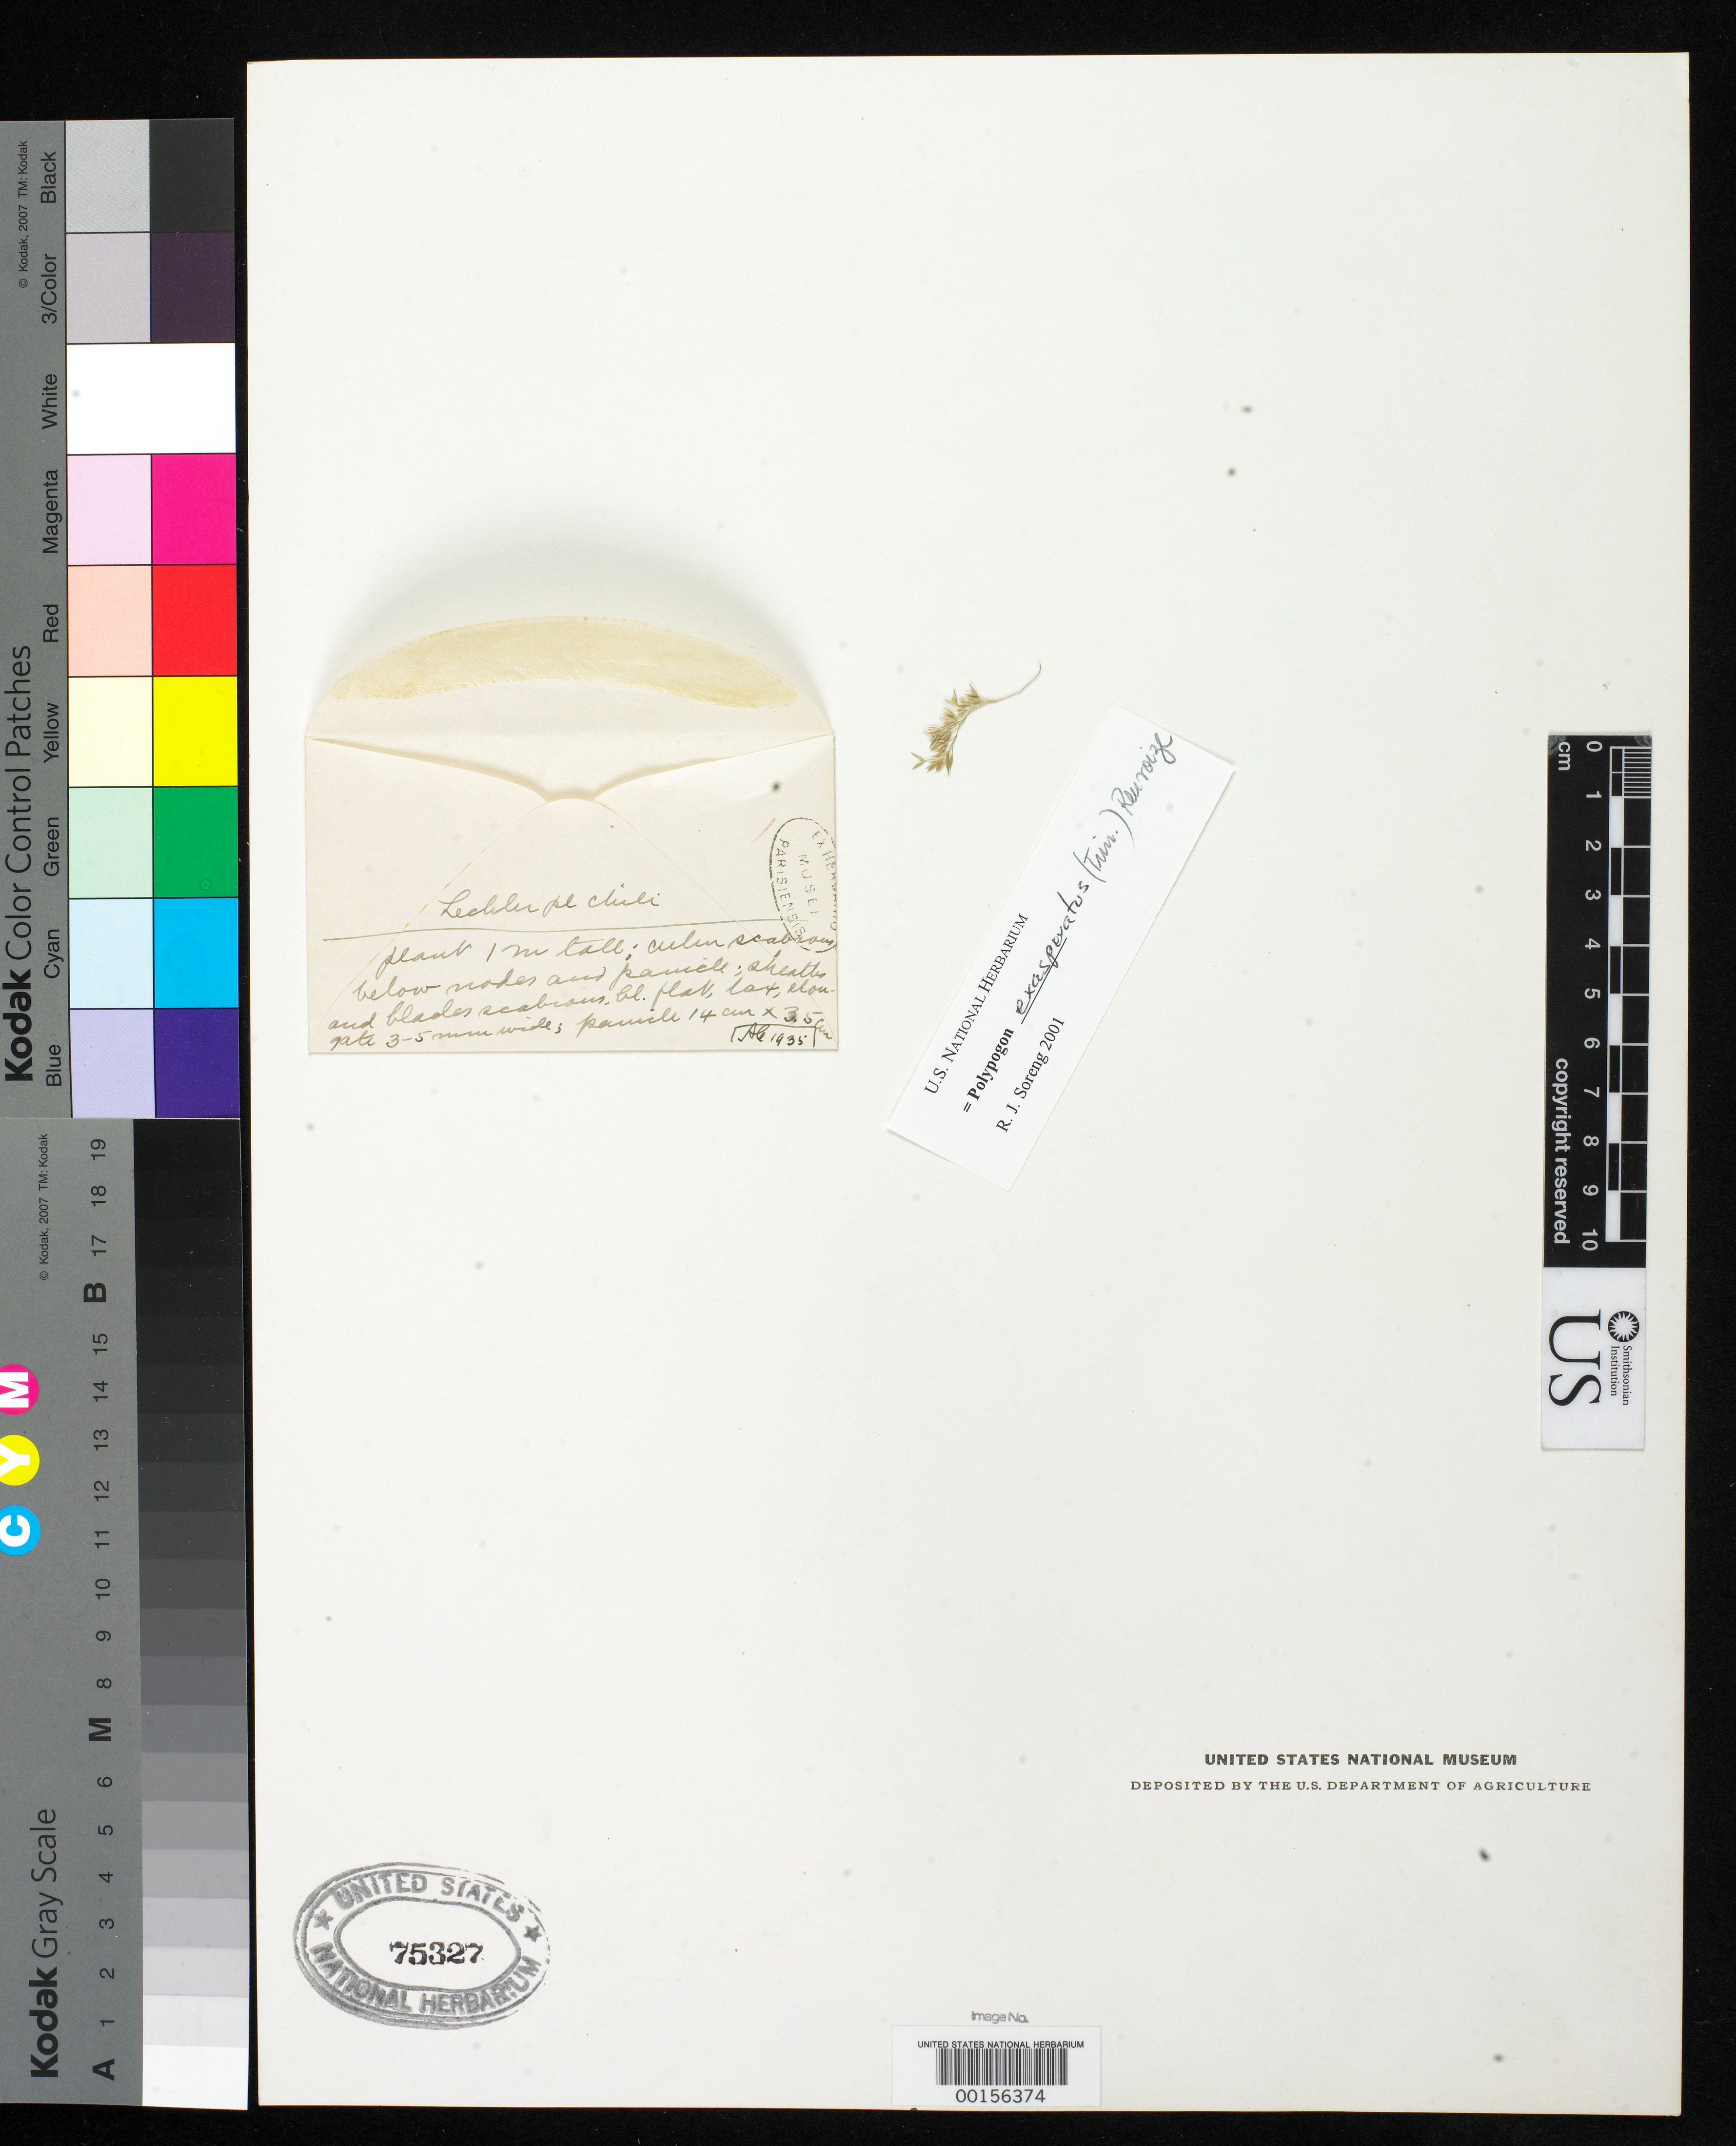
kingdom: Plantae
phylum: Tracheophyta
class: Liliopsida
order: Poales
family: Poaceae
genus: Agrostis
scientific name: Agrostis asperigluma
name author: Steud.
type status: Type Fragment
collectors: W. Lechler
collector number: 758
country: Chile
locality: Pr. Huiti Chili.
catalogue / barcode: US 75327